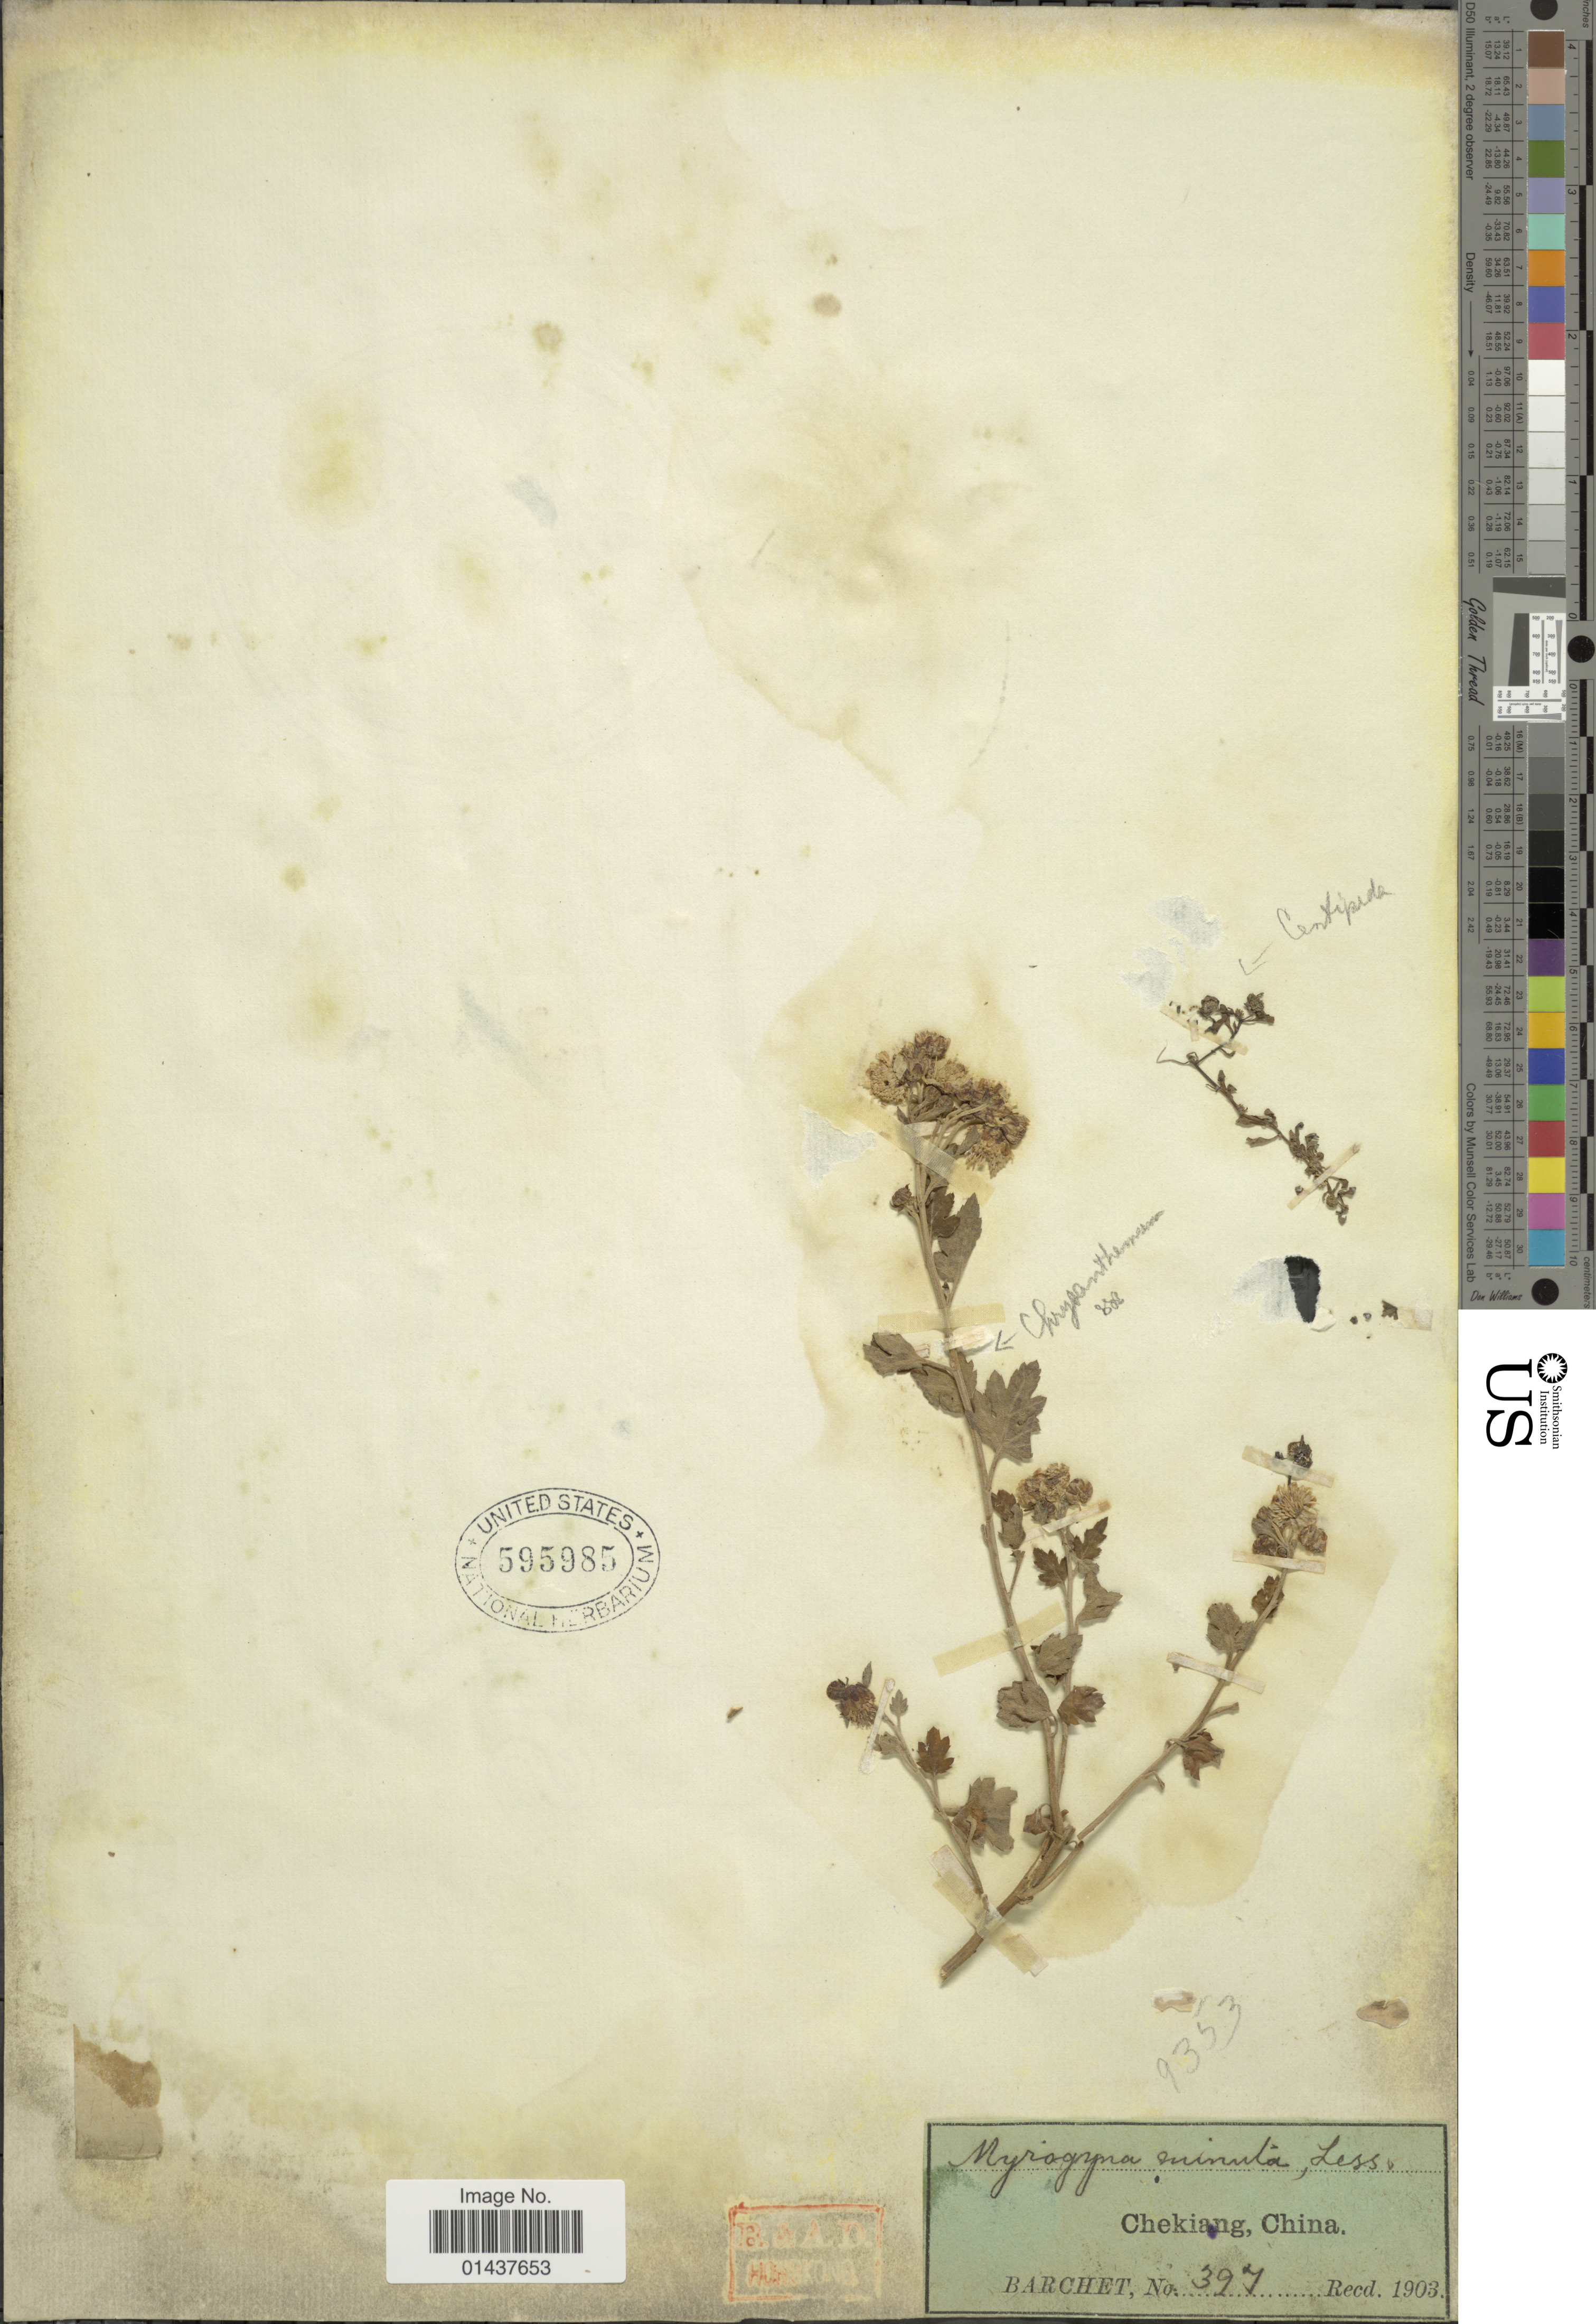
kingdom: Plantae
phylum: Tracheophyta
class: Magnoliopsida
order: Asterales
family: Asteraceae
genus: Centipeda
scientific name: Centipeda minima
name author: (L.) A. Braun & Asch.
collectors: S. P. Barchet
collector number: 397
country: China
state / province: Zhejiang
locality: Chekiang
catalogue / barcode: US 595985